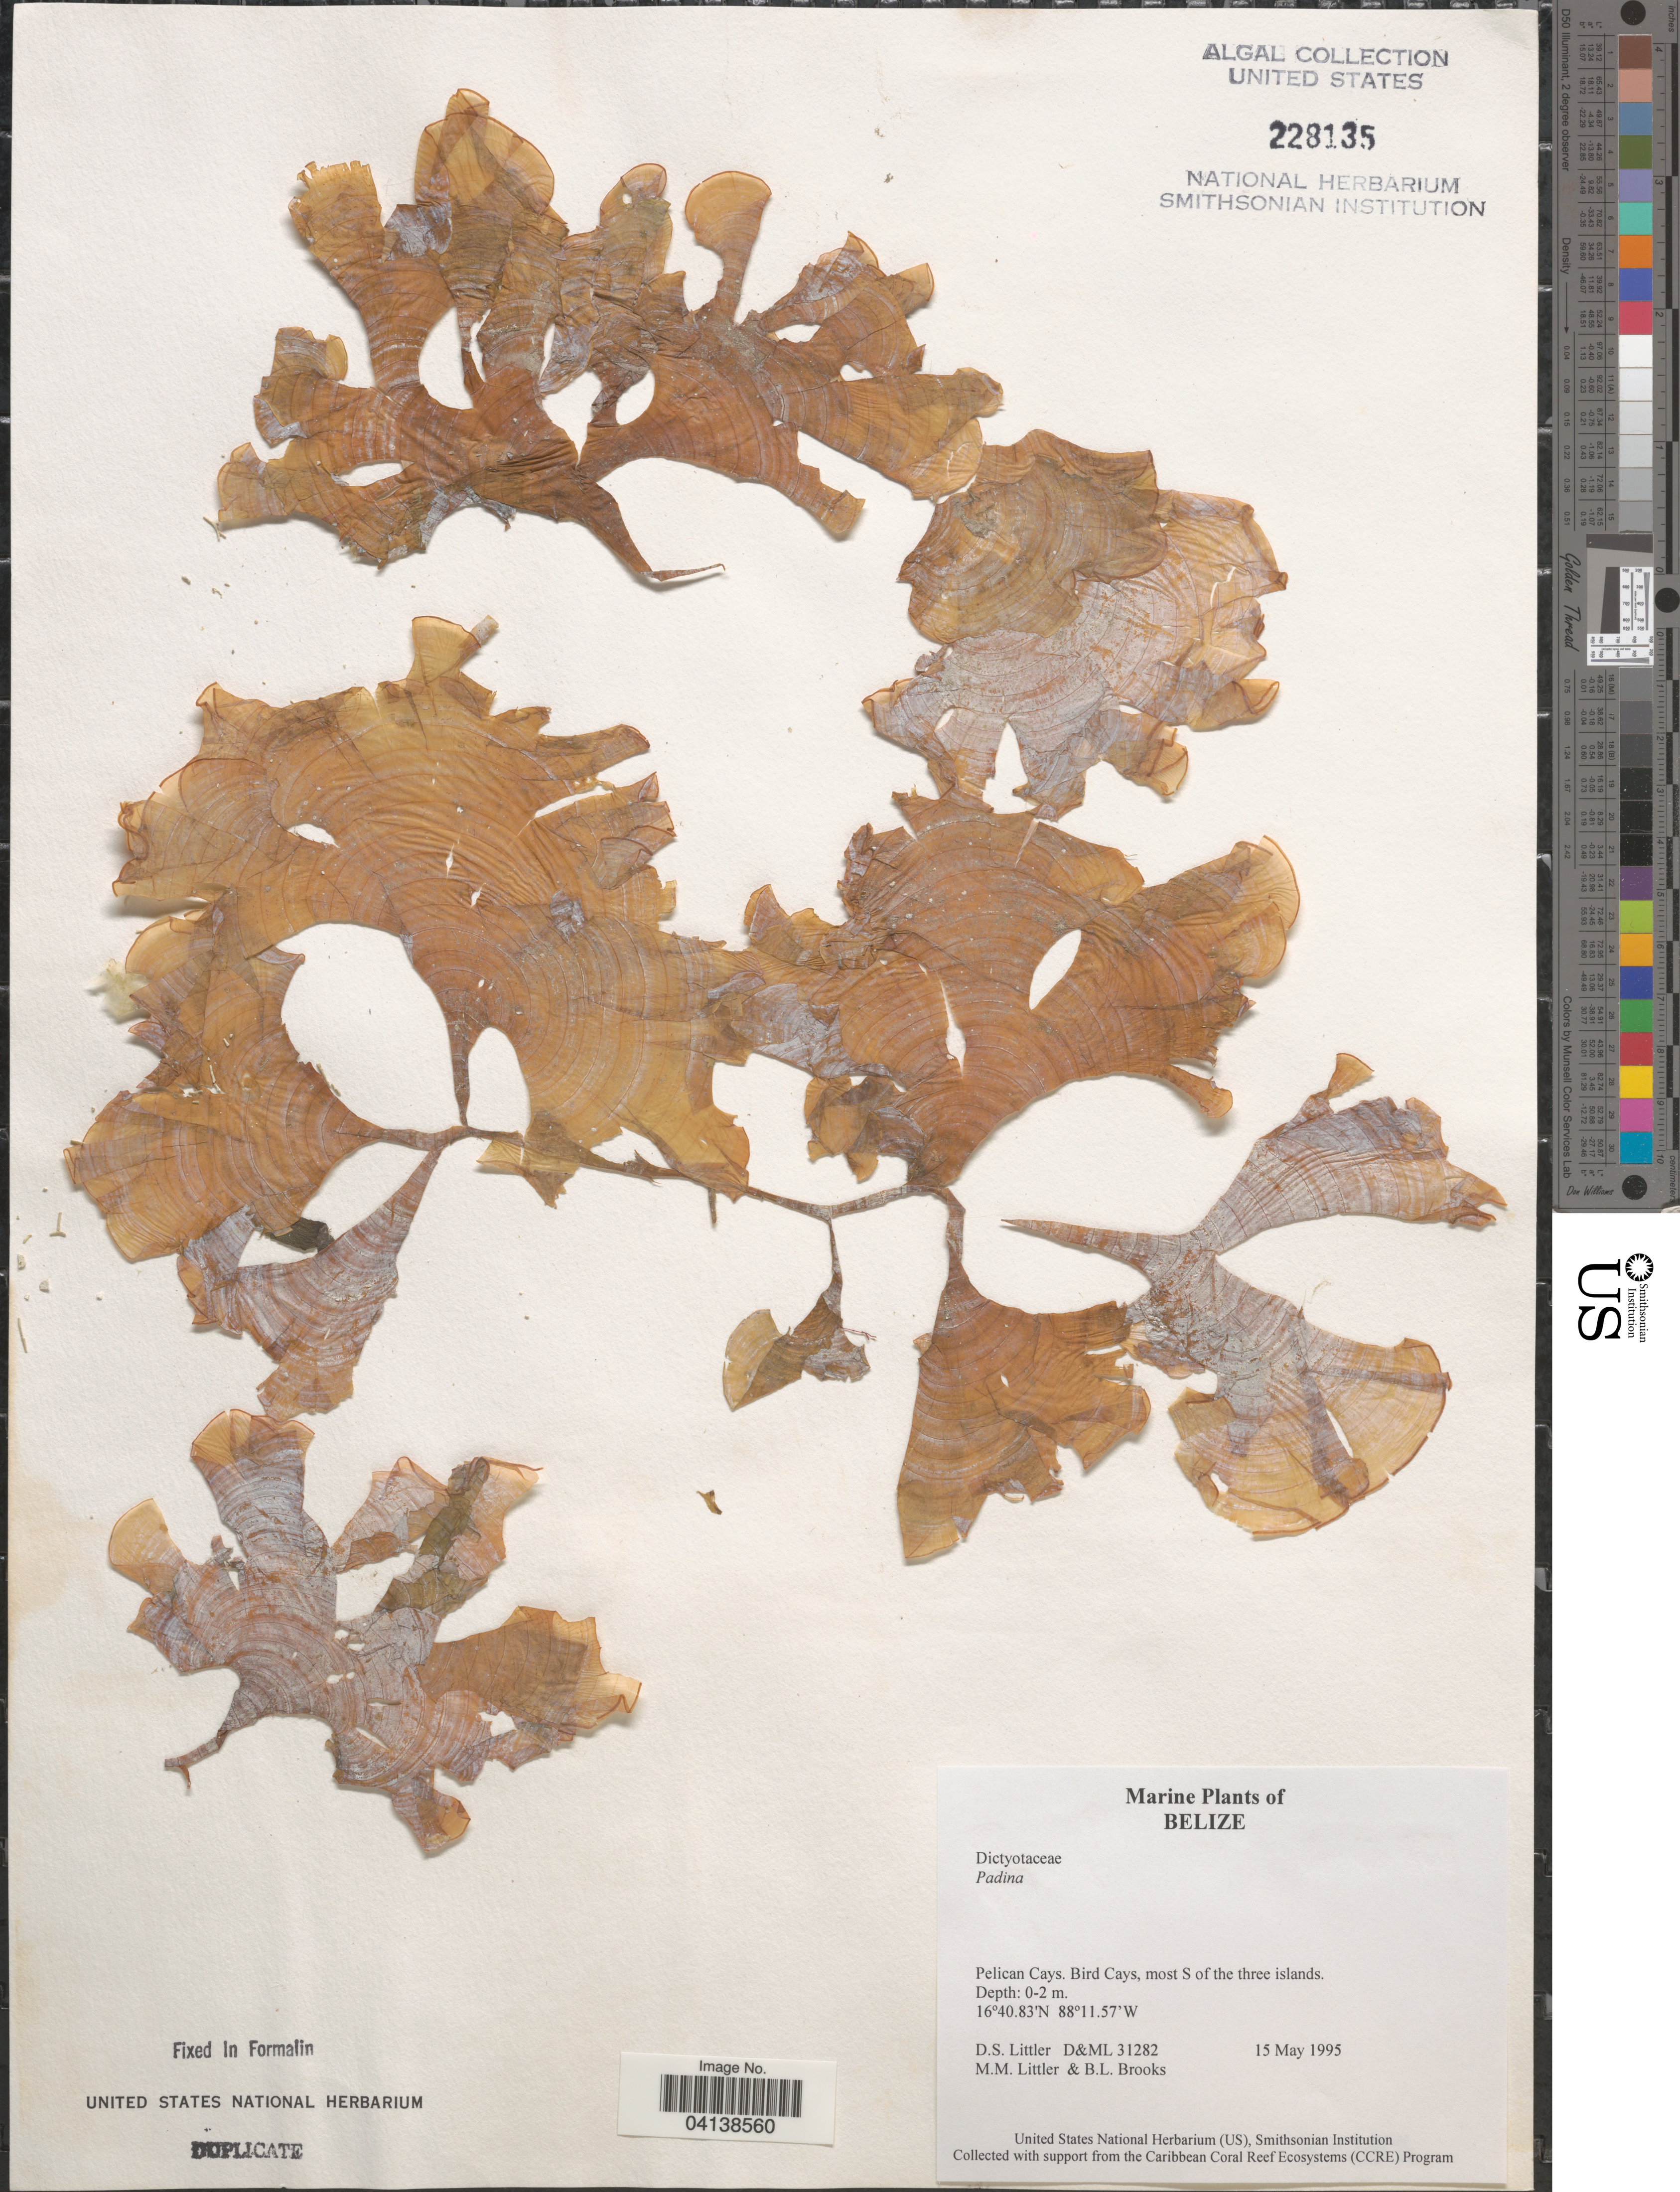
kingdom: Chromista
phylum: Ochrophyta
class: Phaeophyceae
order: Dictyotales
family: Dictyotaceae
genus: Padina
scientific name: Padina sp.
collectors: D. S. Littler & B. Brooks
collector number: D&ML31282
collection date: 1995-05-15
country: Belize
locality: Pelican Cays. Bird Cays, most S of the three islands.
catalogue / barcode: US 228135